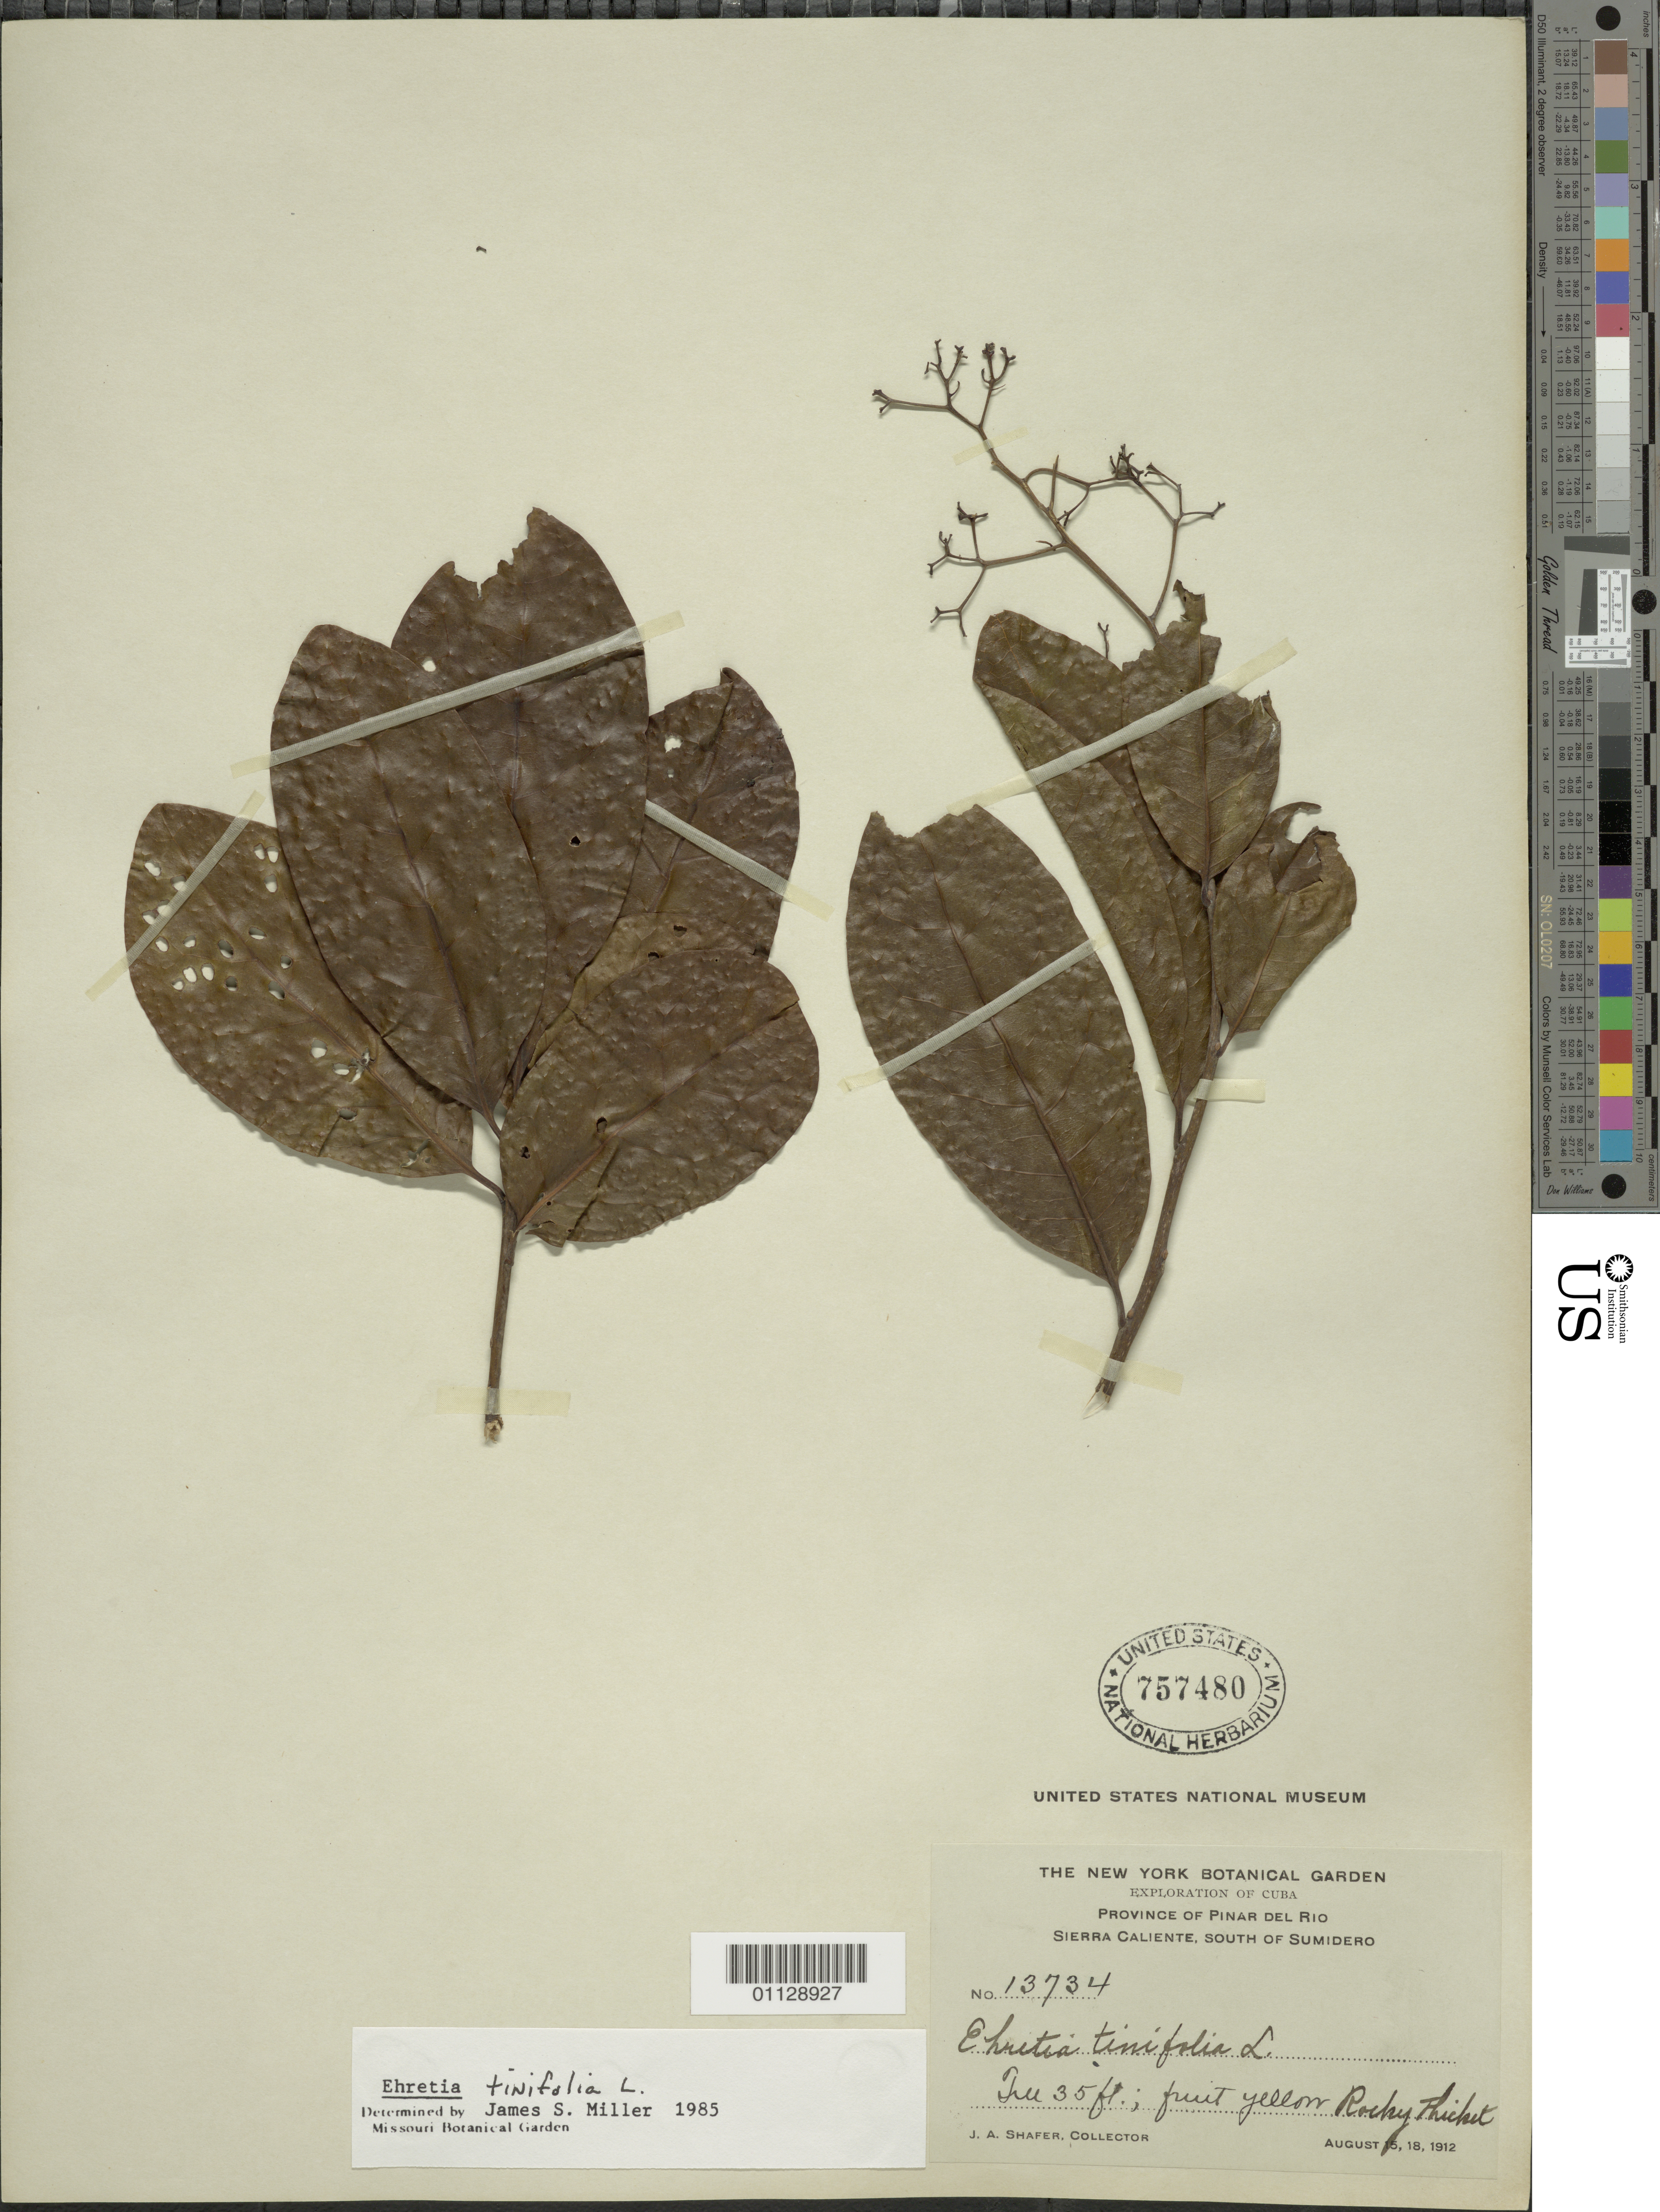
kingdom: Plantae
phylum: Tracheophyta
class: Magnoliopsida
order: Boraginales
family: Ehretiaceae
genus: Ehretia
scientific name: Ehretia tinifolia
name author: L.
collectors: J. A. Shafer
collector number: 13734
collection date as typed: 15 Aug 1912 to 18 Aug 1912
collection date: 1912-08-15/1912-08-18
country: Cuba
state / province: Pinar del Rio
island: Cuba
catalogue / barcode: US 757480